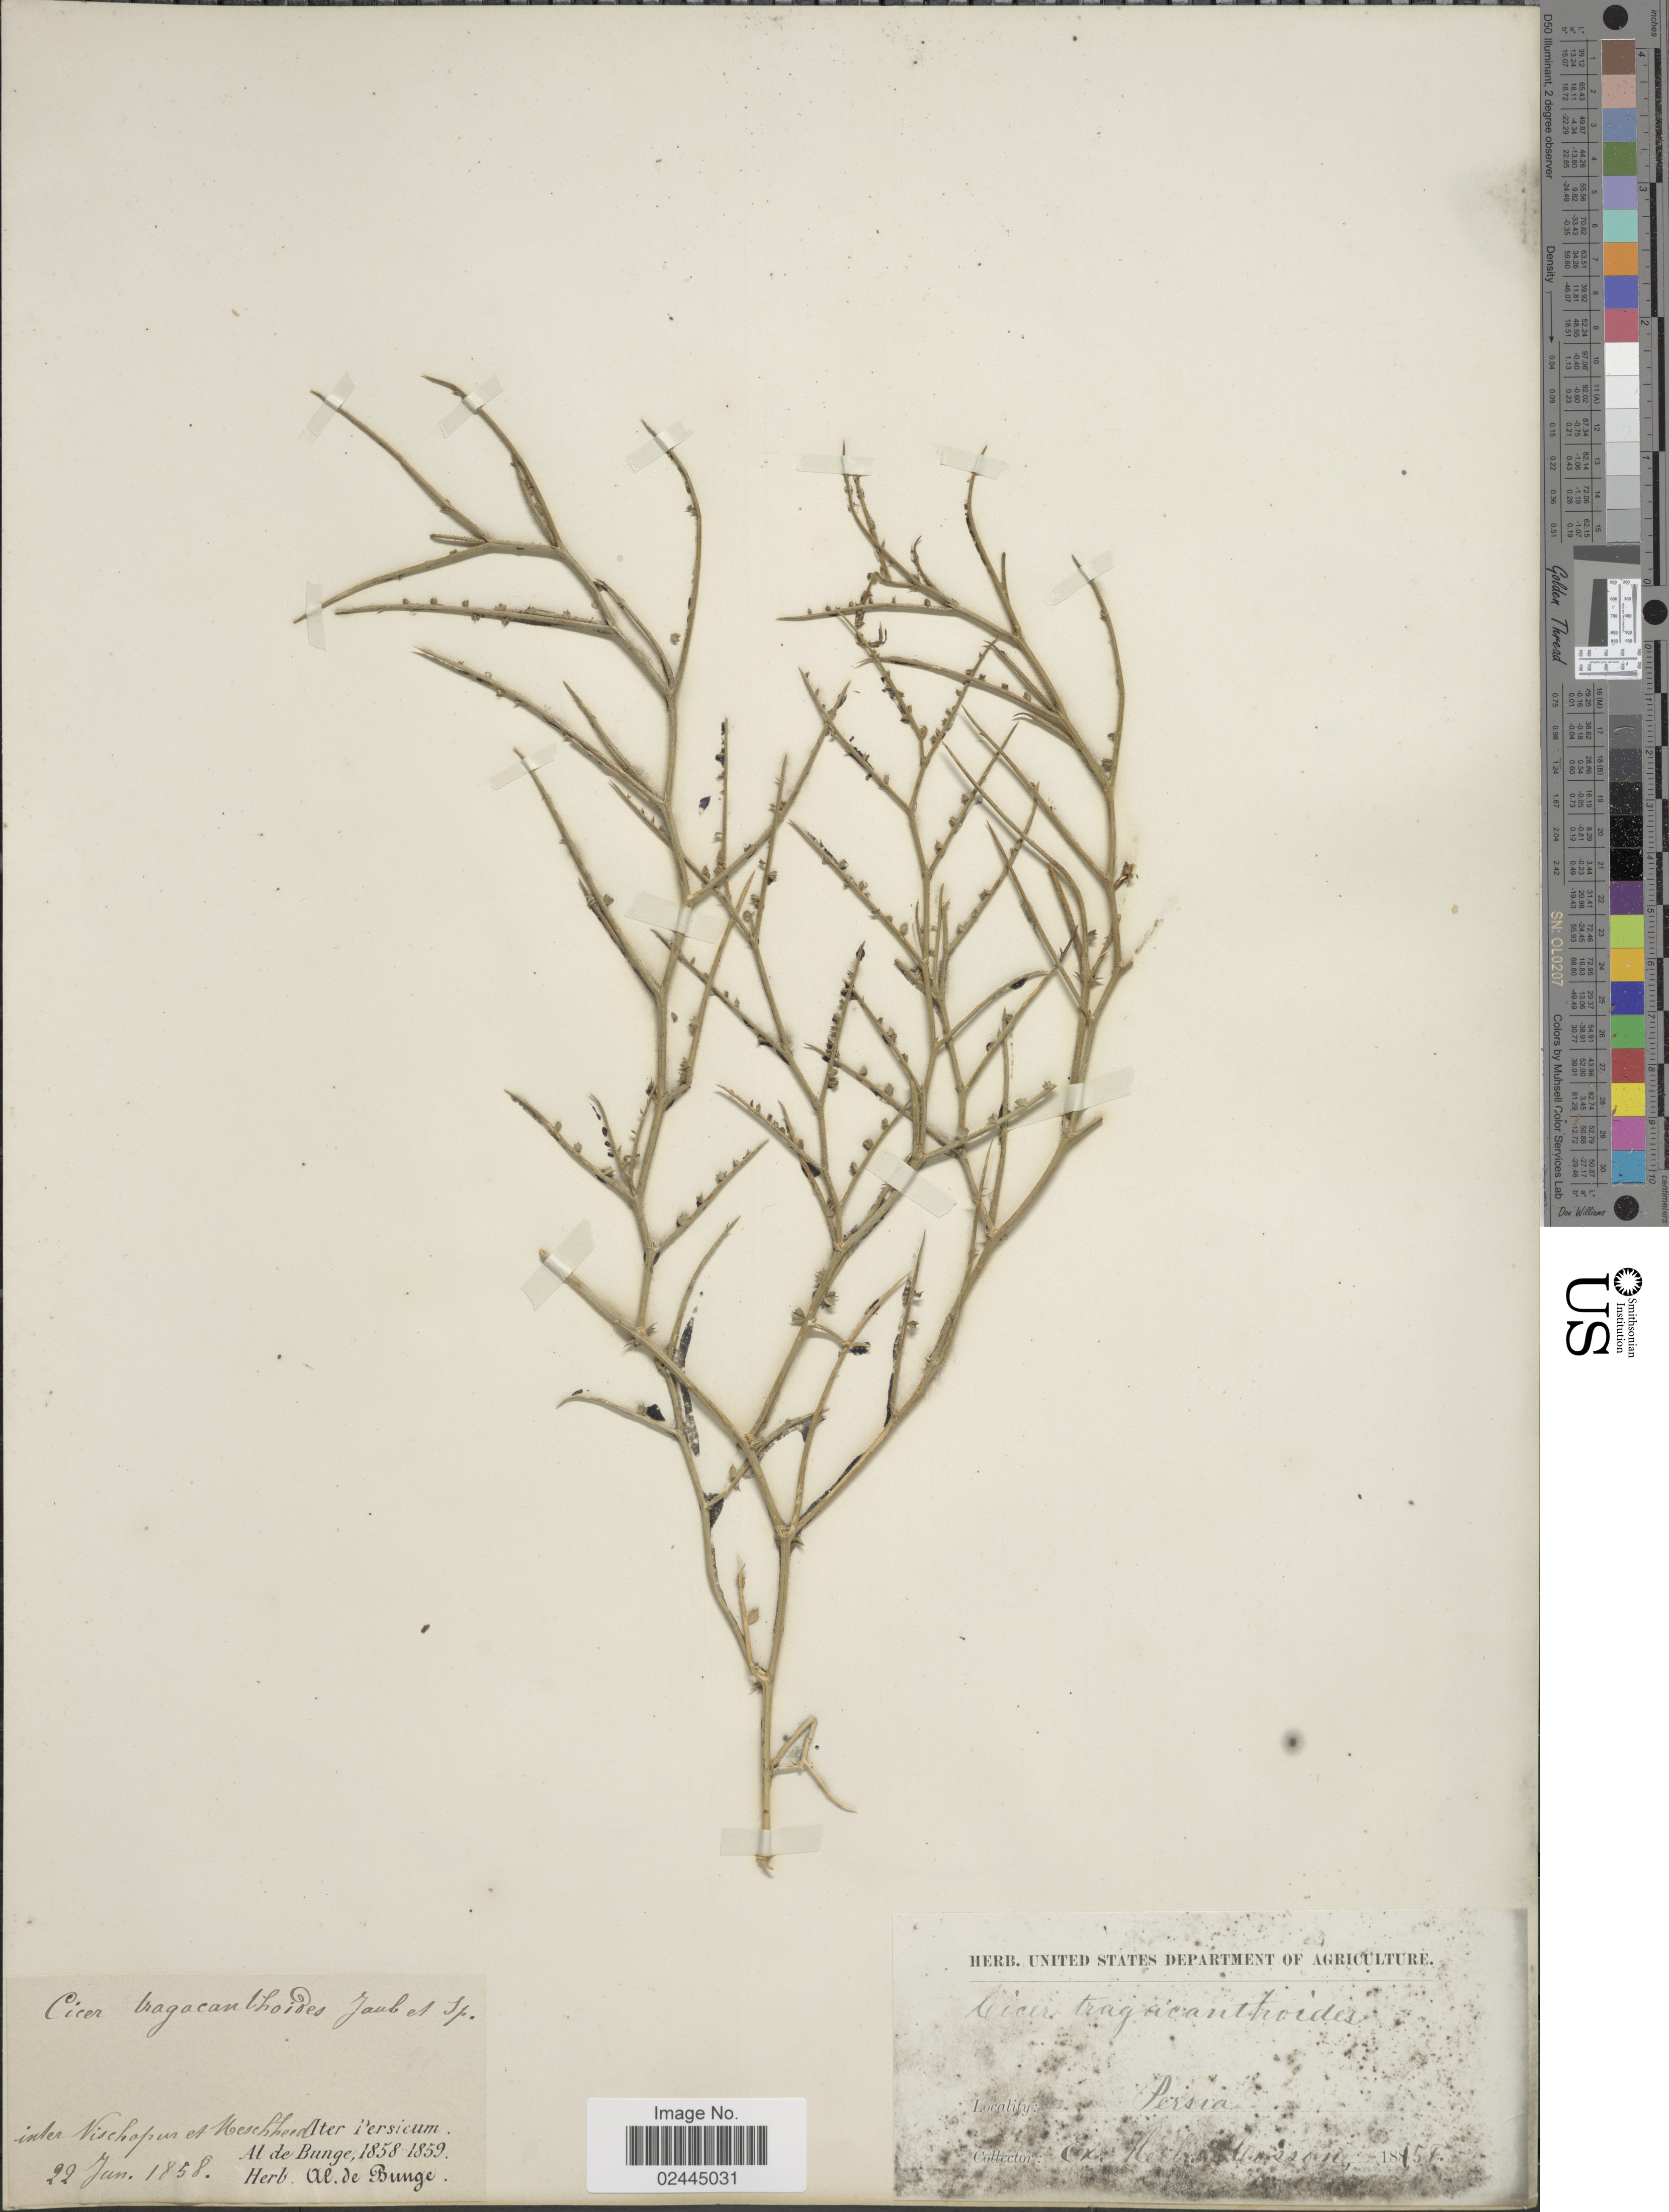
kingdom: Plantae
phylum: Tracheophyta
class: Magnoliopsida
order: Fabales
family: Fabaceae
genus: Cicer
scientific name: Cicer tragacanthoides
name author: Jaub. & Spach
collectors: A. de Bunge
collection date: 1858-06-22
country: Iran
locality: Indes Nischopur et Meschherd [interpreted] Iter Persicum.